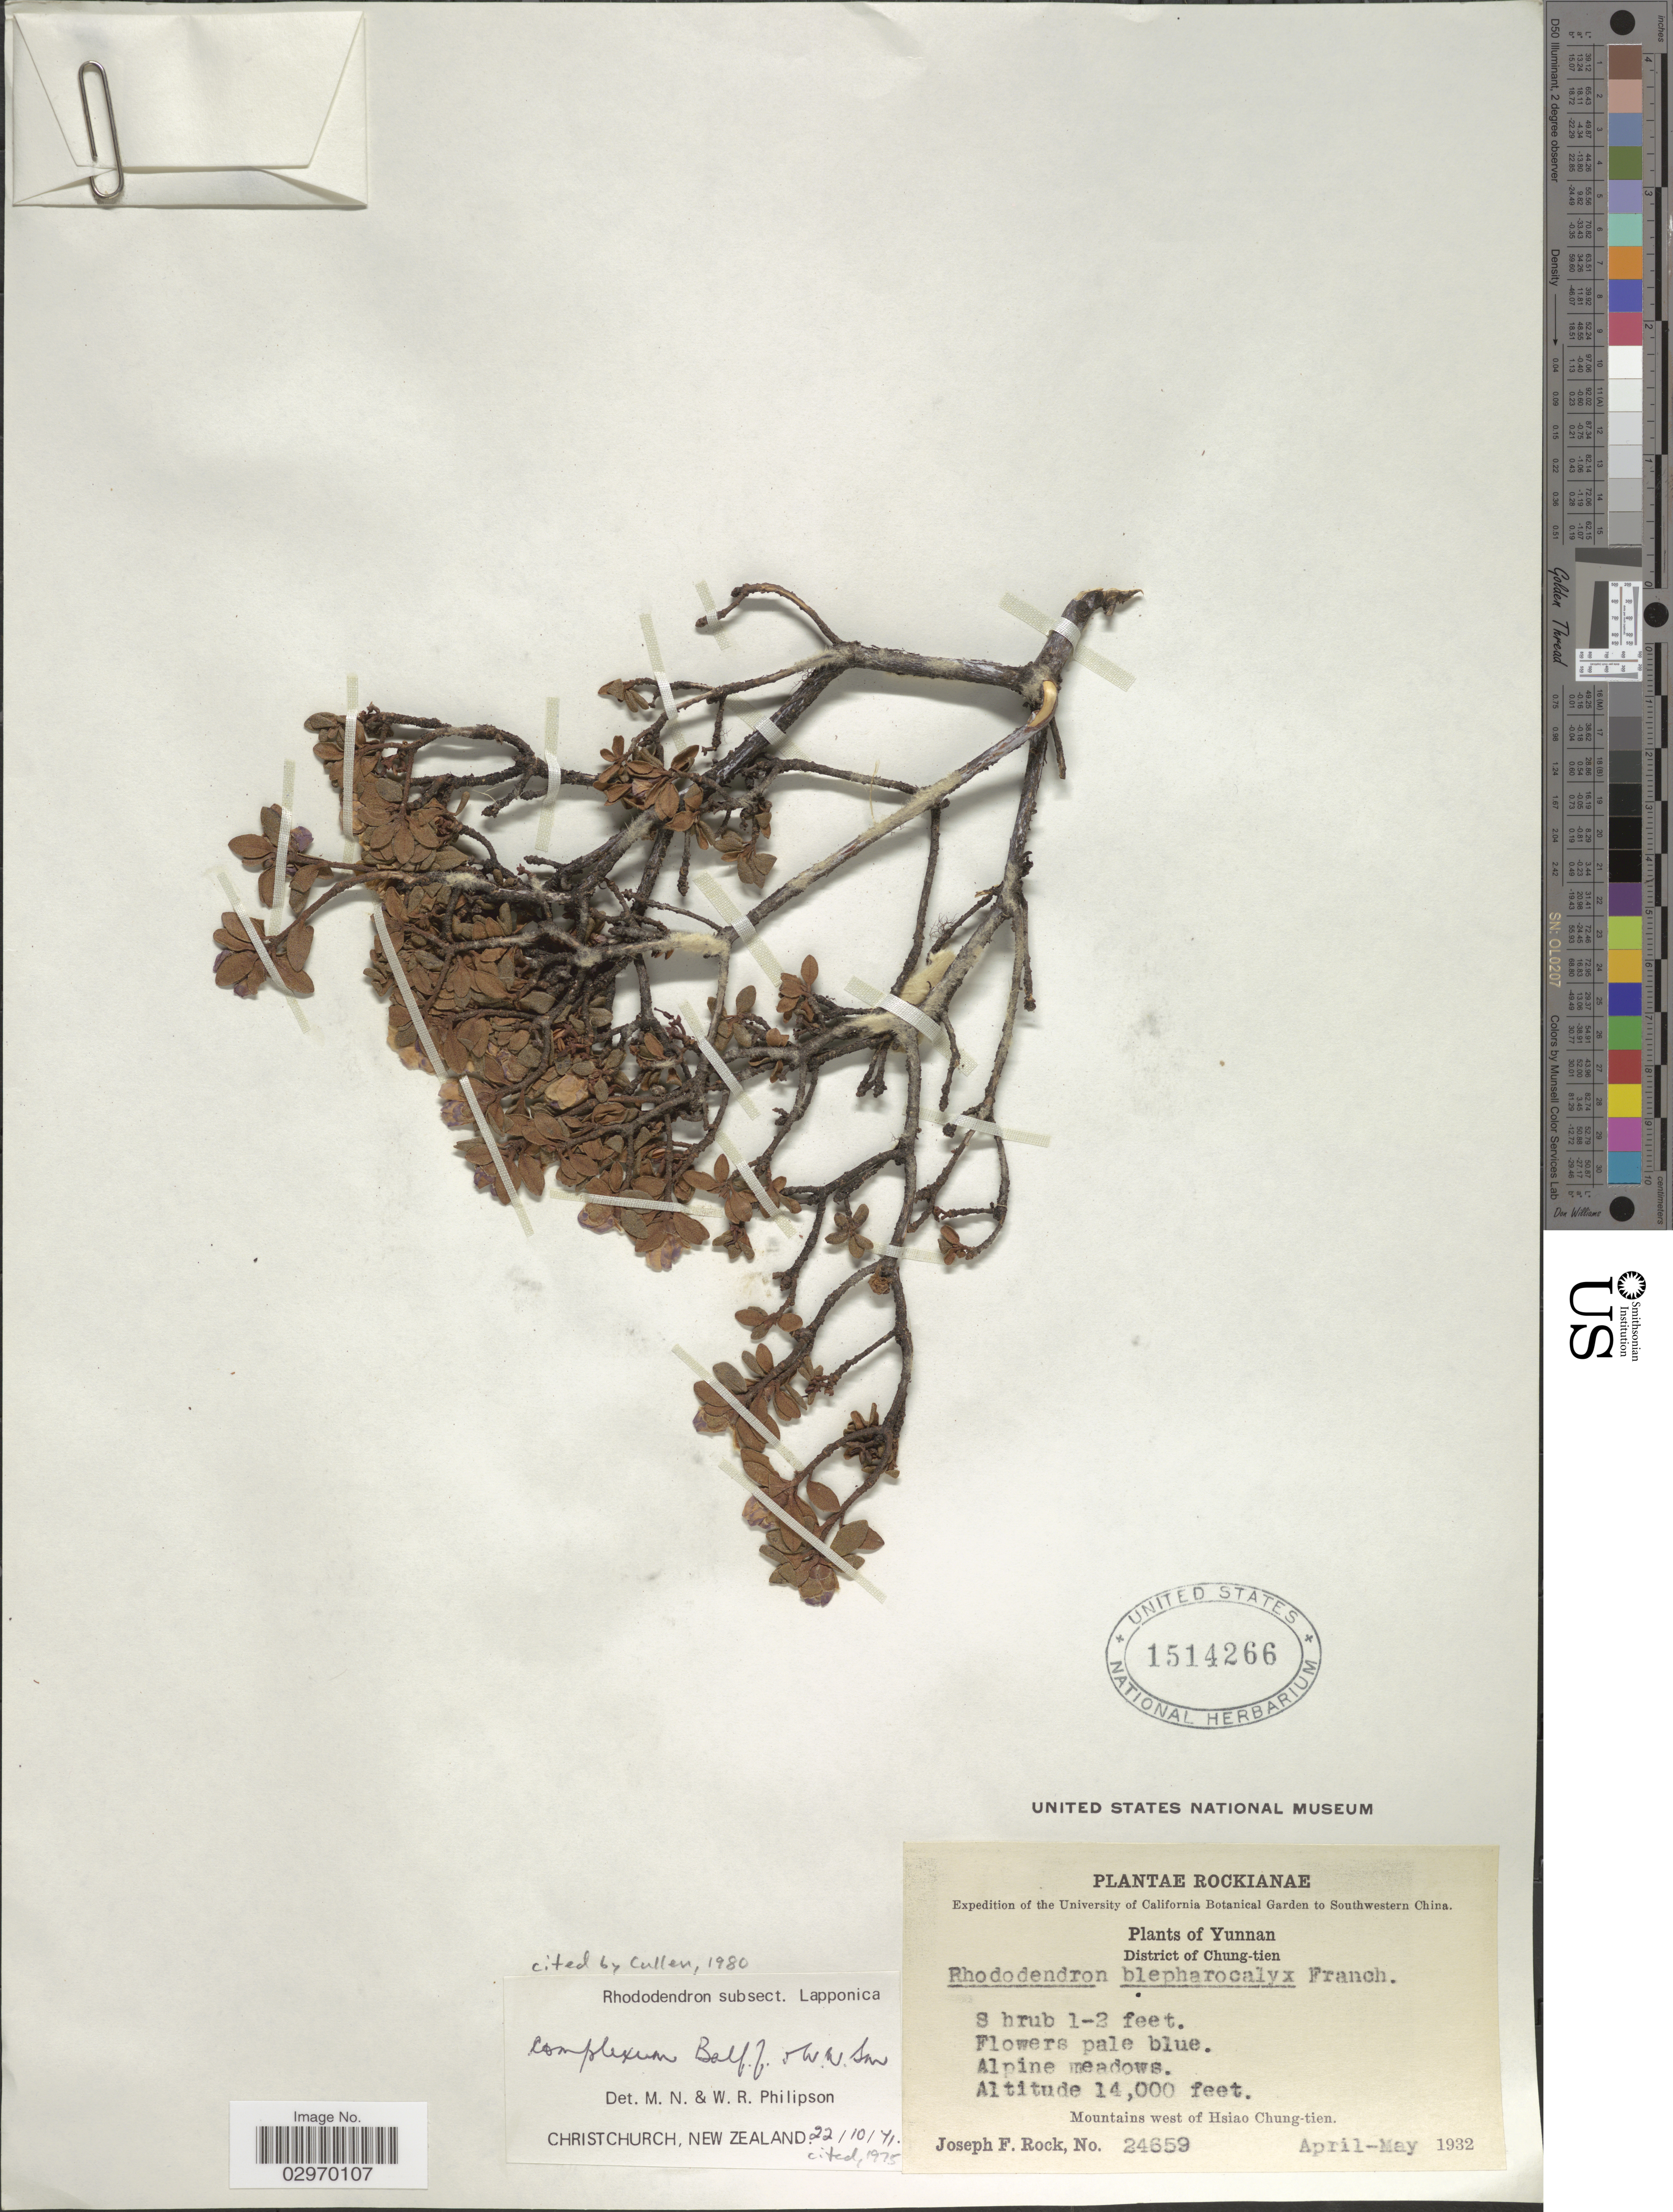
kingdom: Plantae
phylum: Tracheophyta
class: Magnoliopsida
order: Ericales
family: Ericaceae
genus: Rhododendron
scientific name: Rhododendron complexum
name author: Balf. f. & W.W. Sm.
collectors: J. F. Rock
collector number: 24659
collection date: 1932-04/1932-05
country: China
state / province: Yunnan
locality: Southwestern China. District of Chung-tien. Mountains west of Hsiao Chung-tien.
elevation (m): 4267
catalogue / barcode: US 1514266